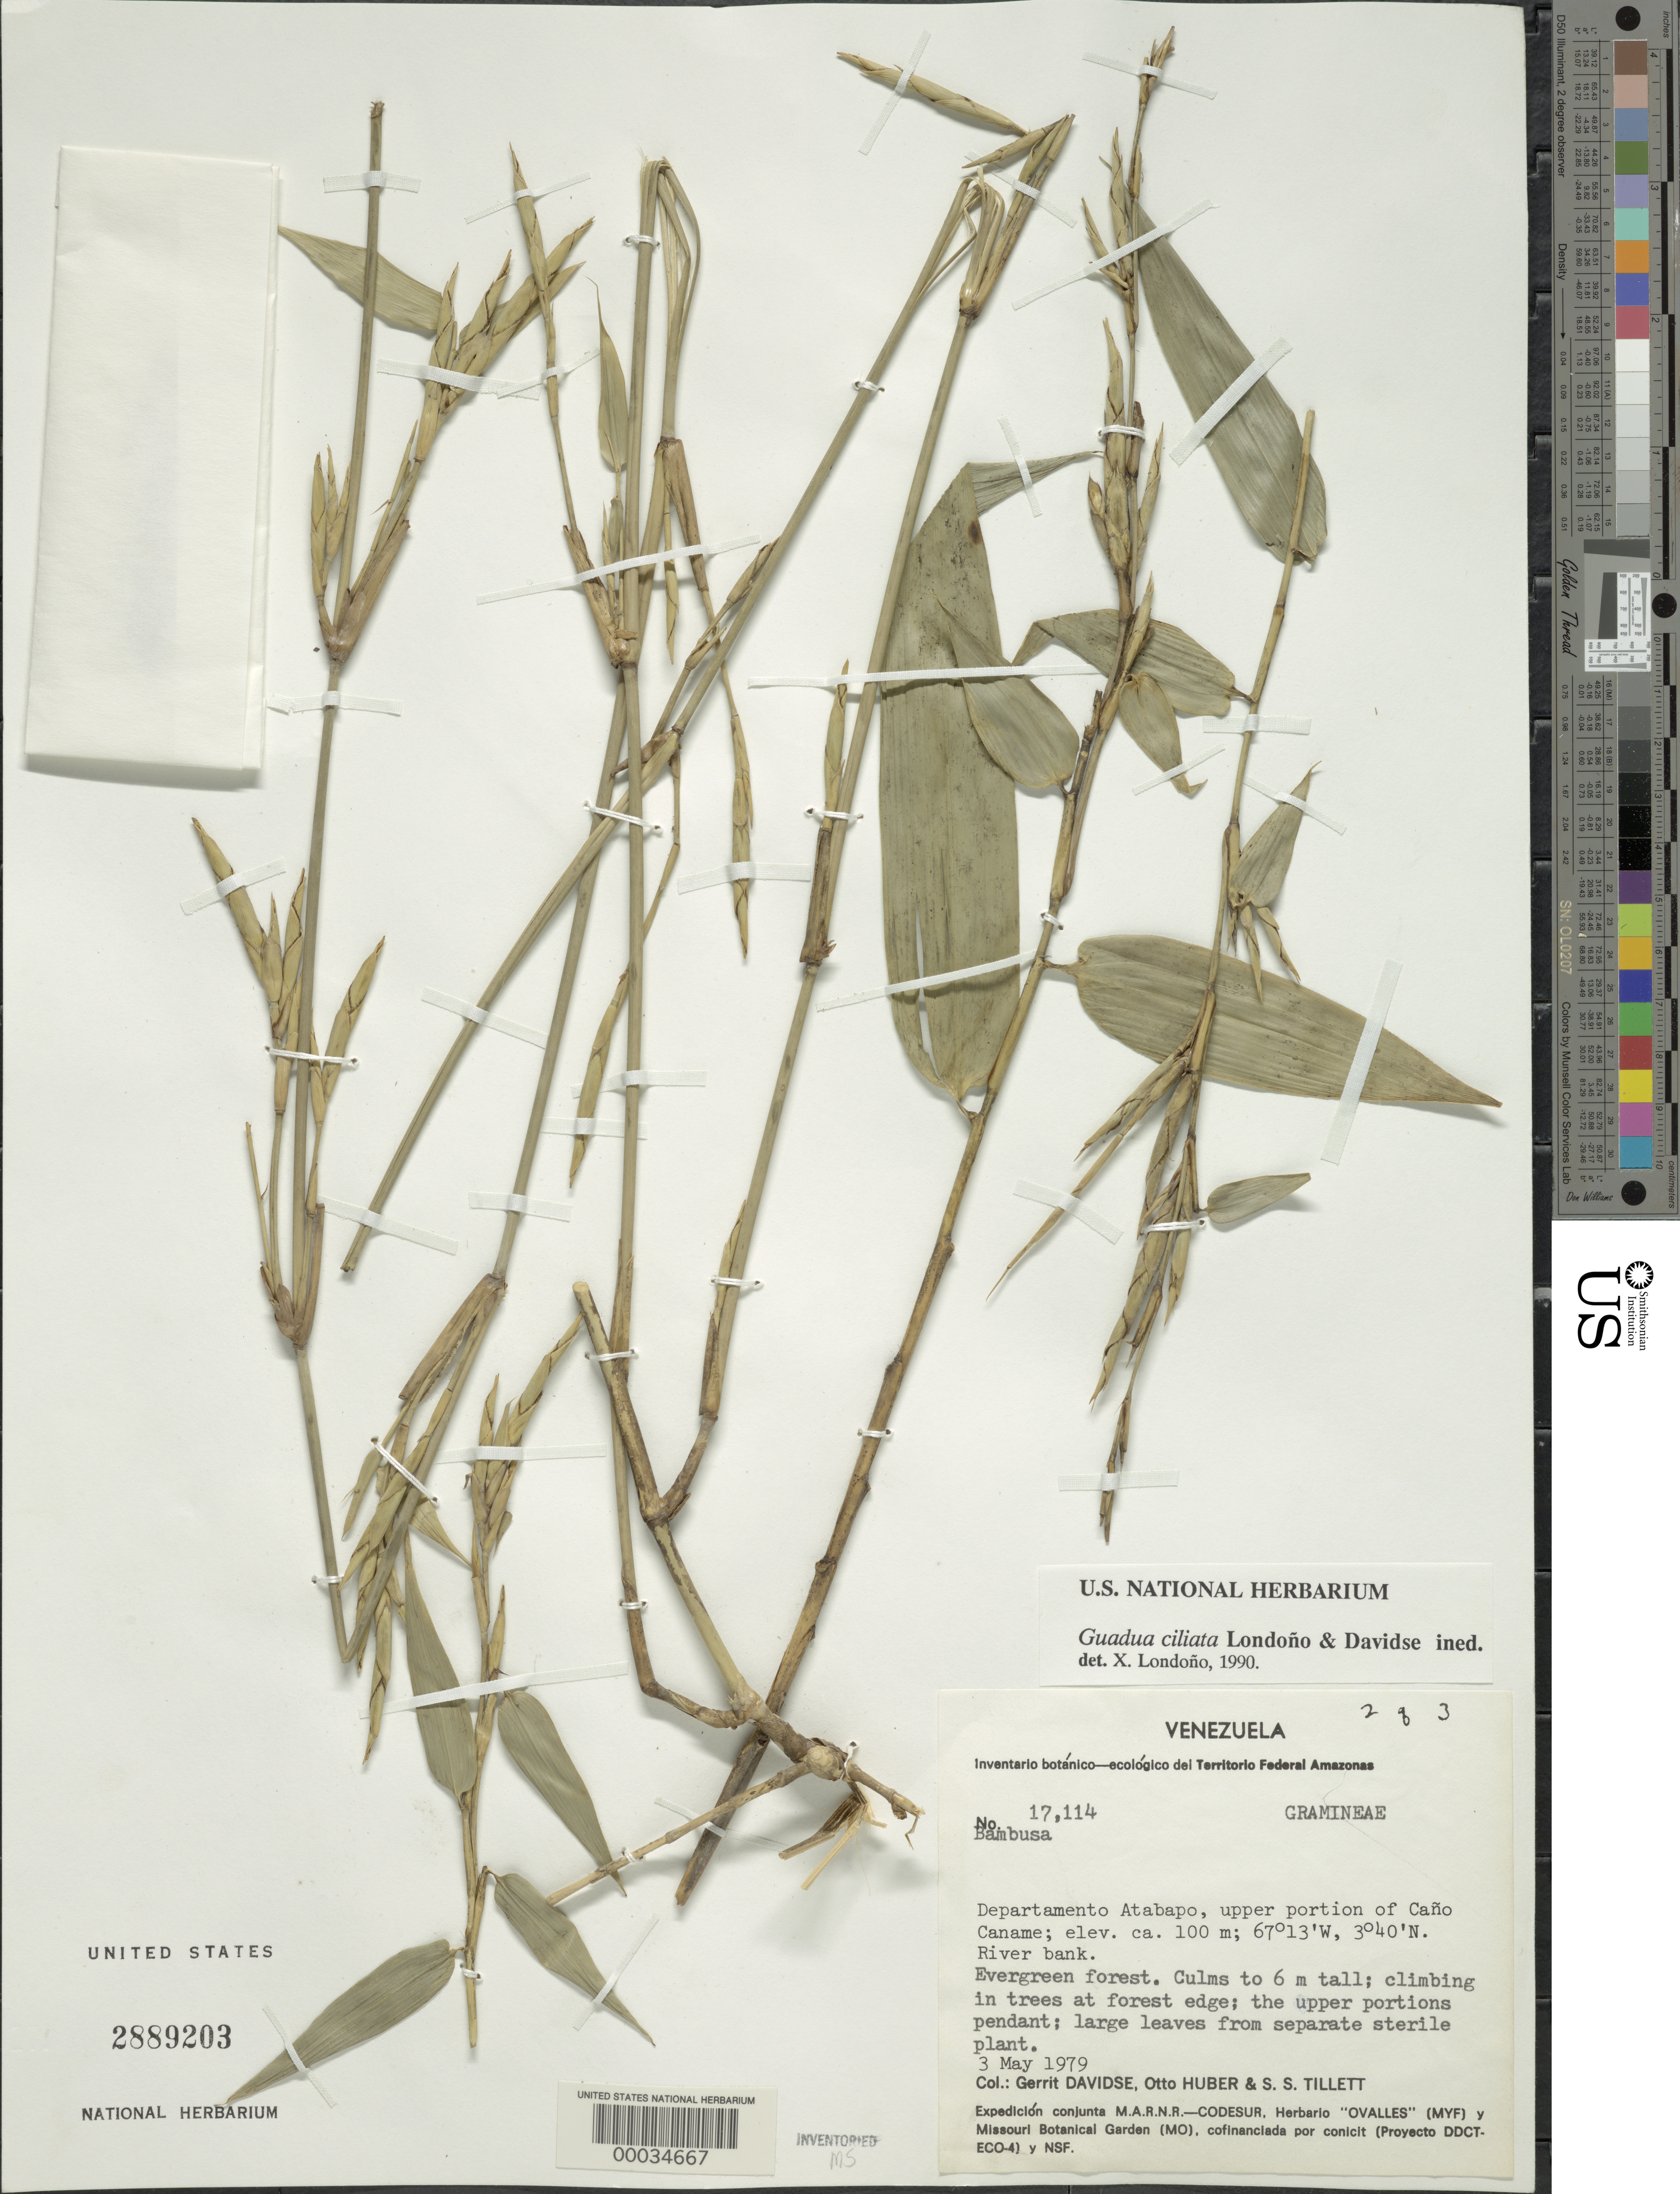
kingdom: Plantae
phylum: Tracheophyta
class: Liliopsida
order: Poales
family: Poaceae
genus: Guadua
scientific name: Guadua ciliata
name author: Londoño & Davidse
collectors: G. Davidse, O. Huber & S. S. Tillett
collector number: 17114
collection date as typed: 03 May 1979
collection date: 1979-05-03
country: Venezuela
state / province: Amazonas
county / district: Atabapo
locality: Upper portion of Cano Caname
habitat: River bank; evergreen forest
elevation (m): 100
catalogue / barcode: US 2889203